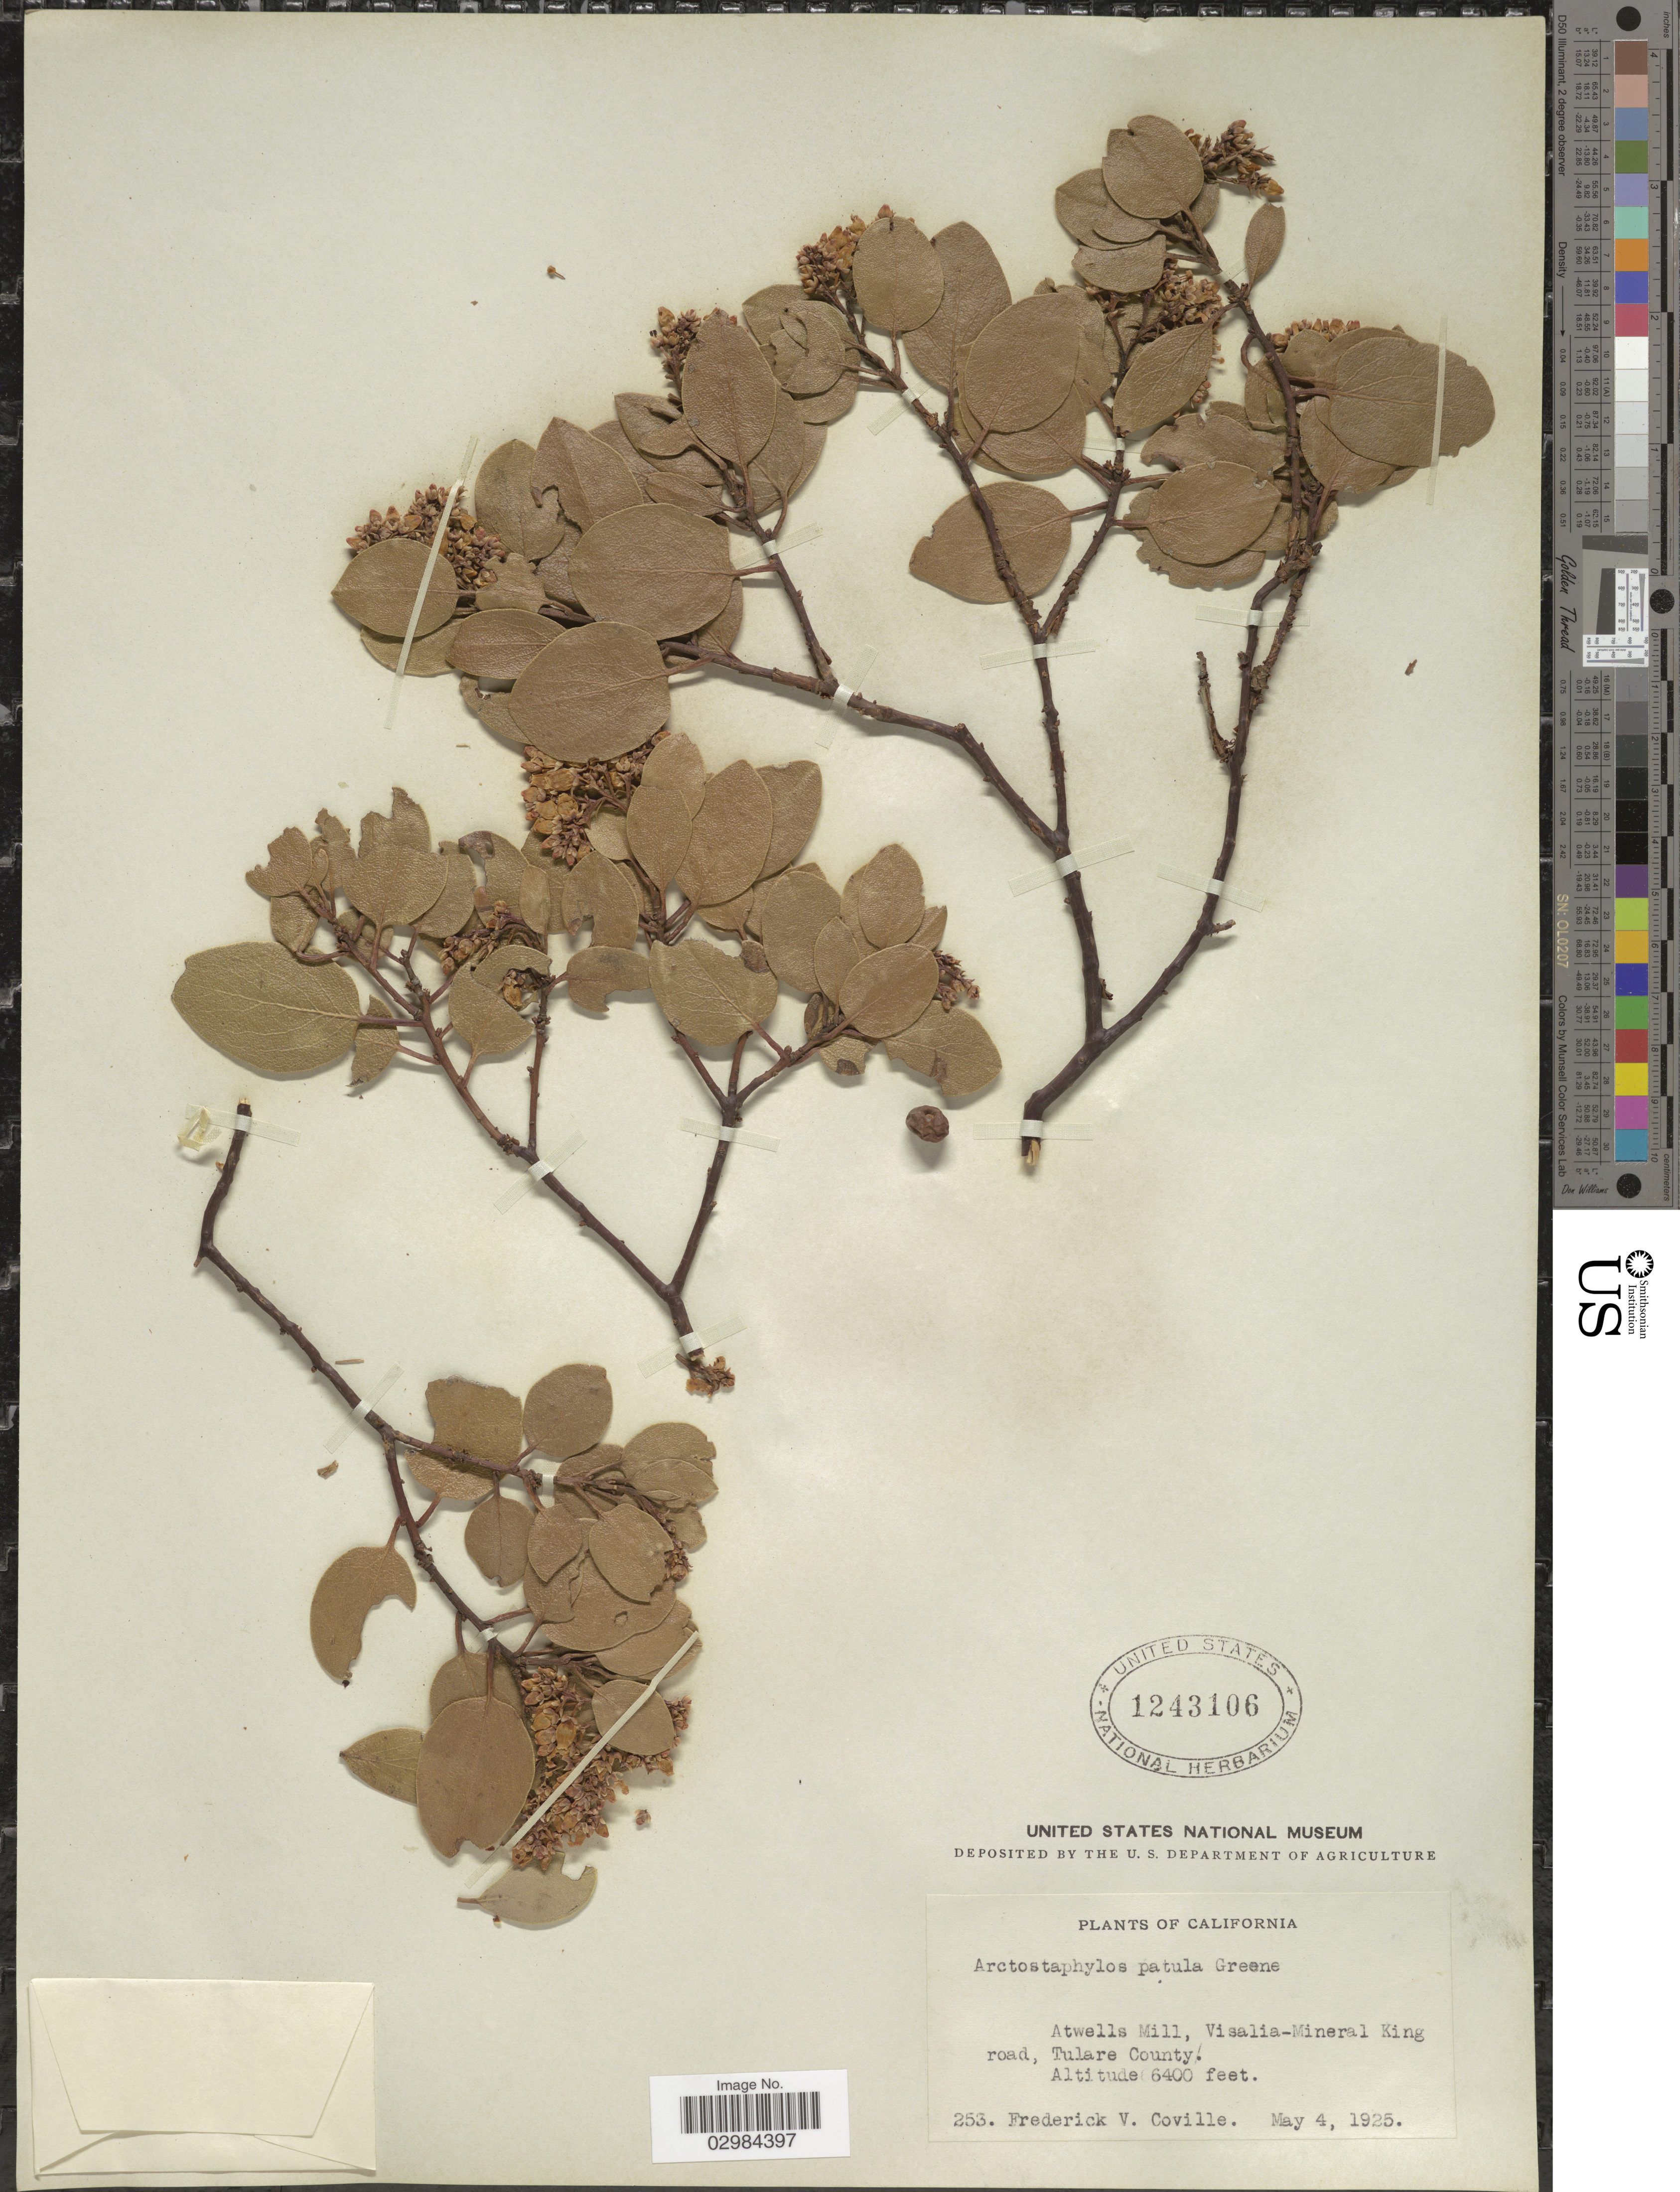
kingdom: Plantae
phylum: Tracheophyta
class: Magnoliopsida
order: Ericales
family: Ericaceae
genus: Arctostaphylos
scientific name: Arctostaphylos patula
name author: Greene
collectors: F. V. Coville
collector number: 253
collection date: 1925-05-04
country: United States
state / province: California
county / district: Tulare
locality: Atwells Mill, Visalia-Mineral King road, Tulare County.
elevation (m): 1951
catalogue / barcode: US 1243106